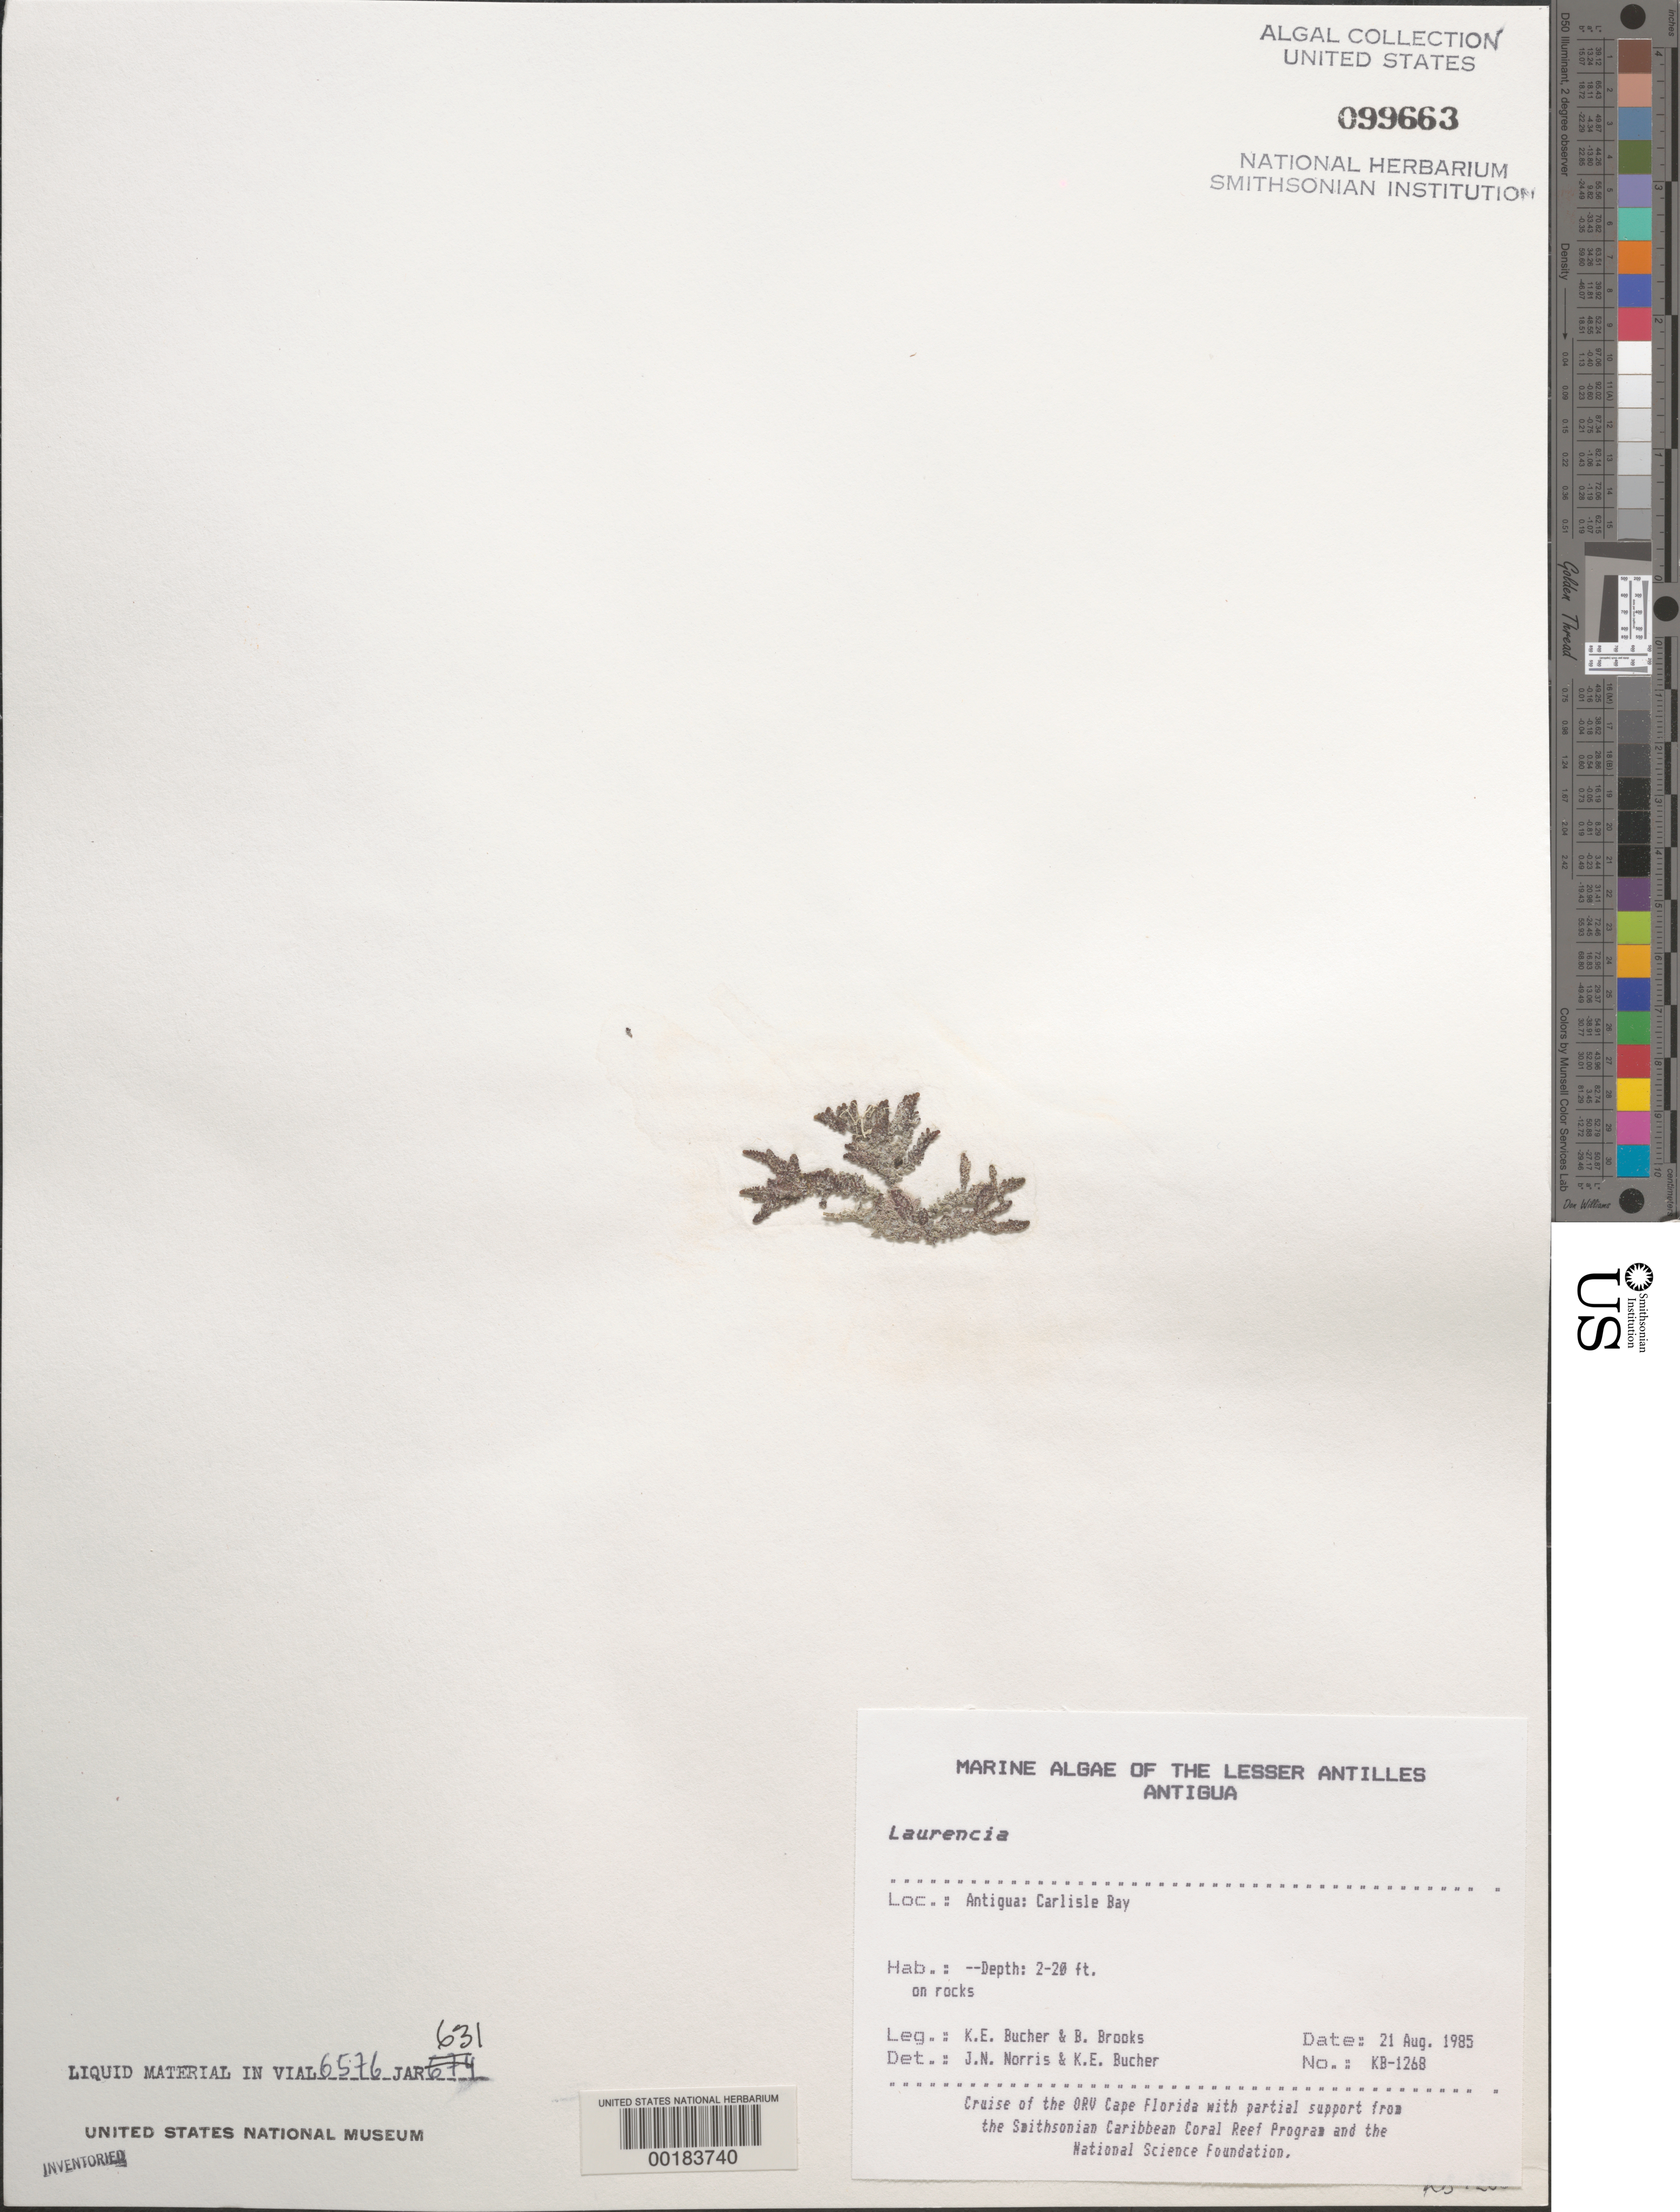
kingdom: Plantae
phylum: Rhodophyta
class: Florideophyceae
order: Ceramiales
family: Rhodomelaceae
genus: Laurencia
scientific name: Laurencia sp.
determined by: Norris, J. N.; Brooks, B. L.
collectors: K. E. Bucher & B. Brooks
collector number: KB-1268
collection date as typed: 21 Aug 1985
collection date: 1985-08-21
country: Antigua and Barbuda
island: Antigua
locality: Carlisle Bay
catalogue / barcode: US 99663